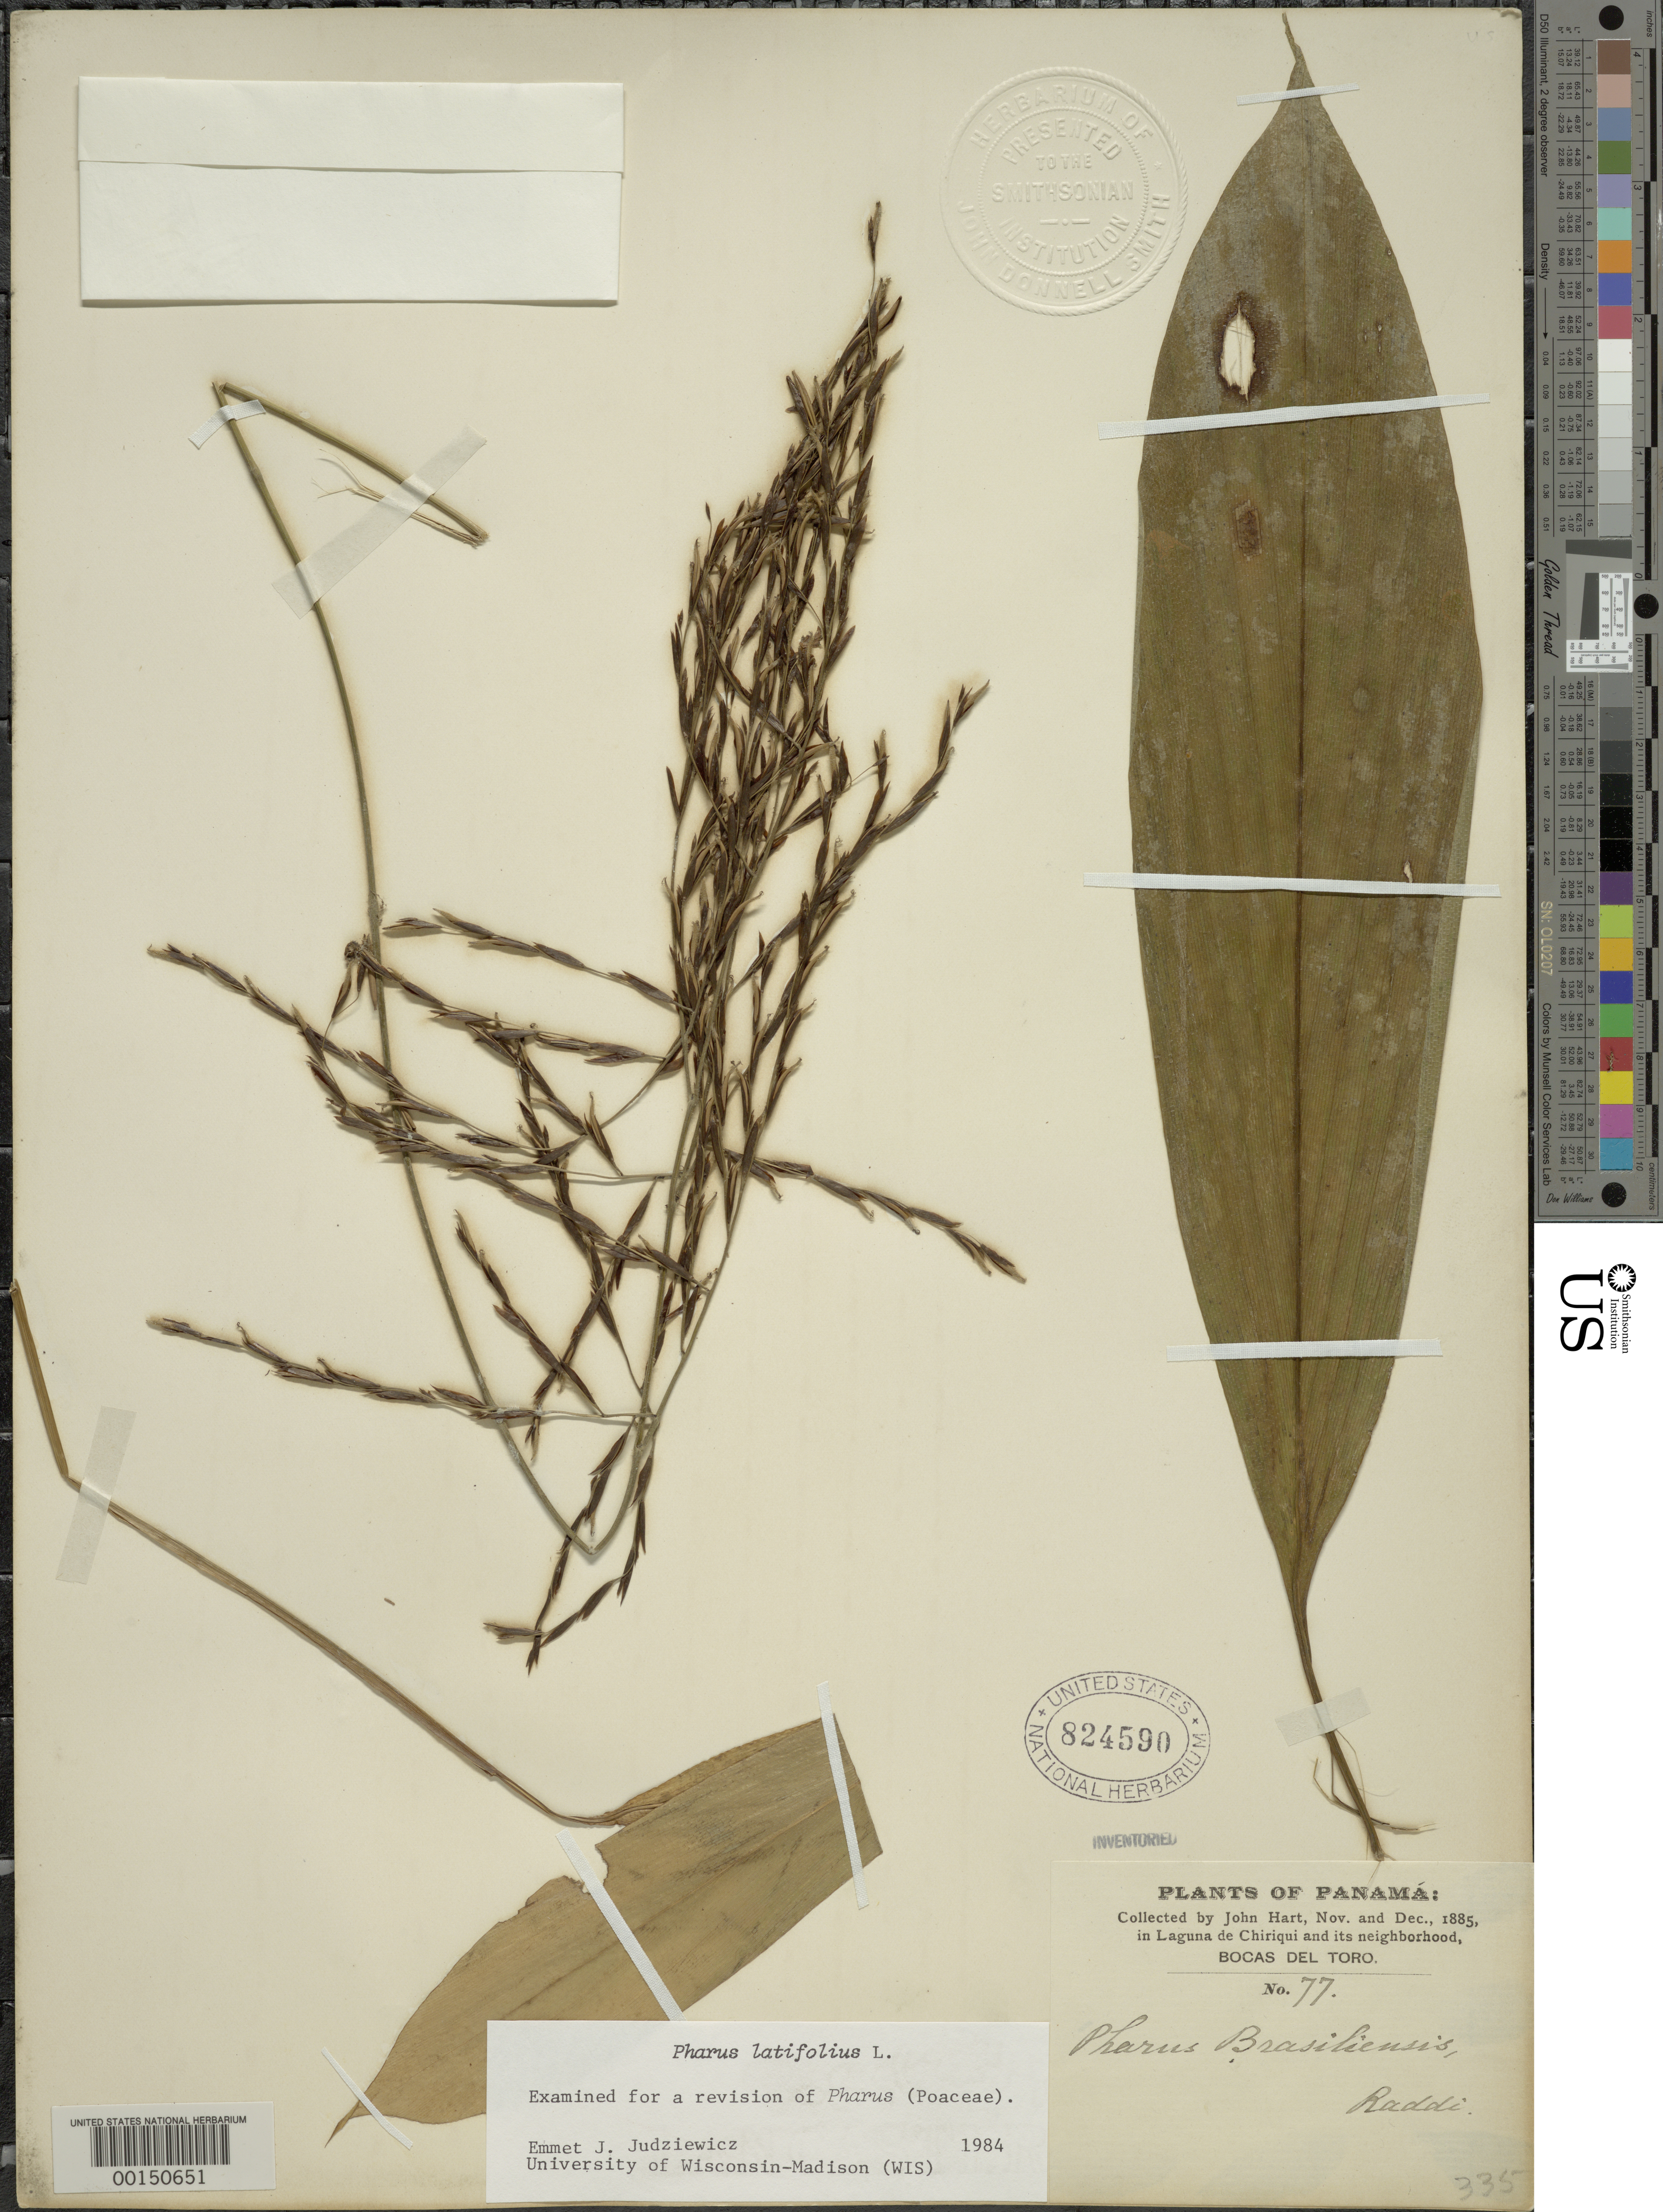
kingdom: Plantae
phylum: Tracheophyta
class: Liliopsida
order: Poales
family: Poaceae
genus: Pharus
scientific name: Pharus latifolius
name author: L.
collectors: J. Hart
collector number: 77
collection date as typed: Nov 1885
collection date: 1885-11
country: Panama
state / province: Bocas del Toro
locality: Laguna de Chiriquí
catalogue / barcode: US 824590